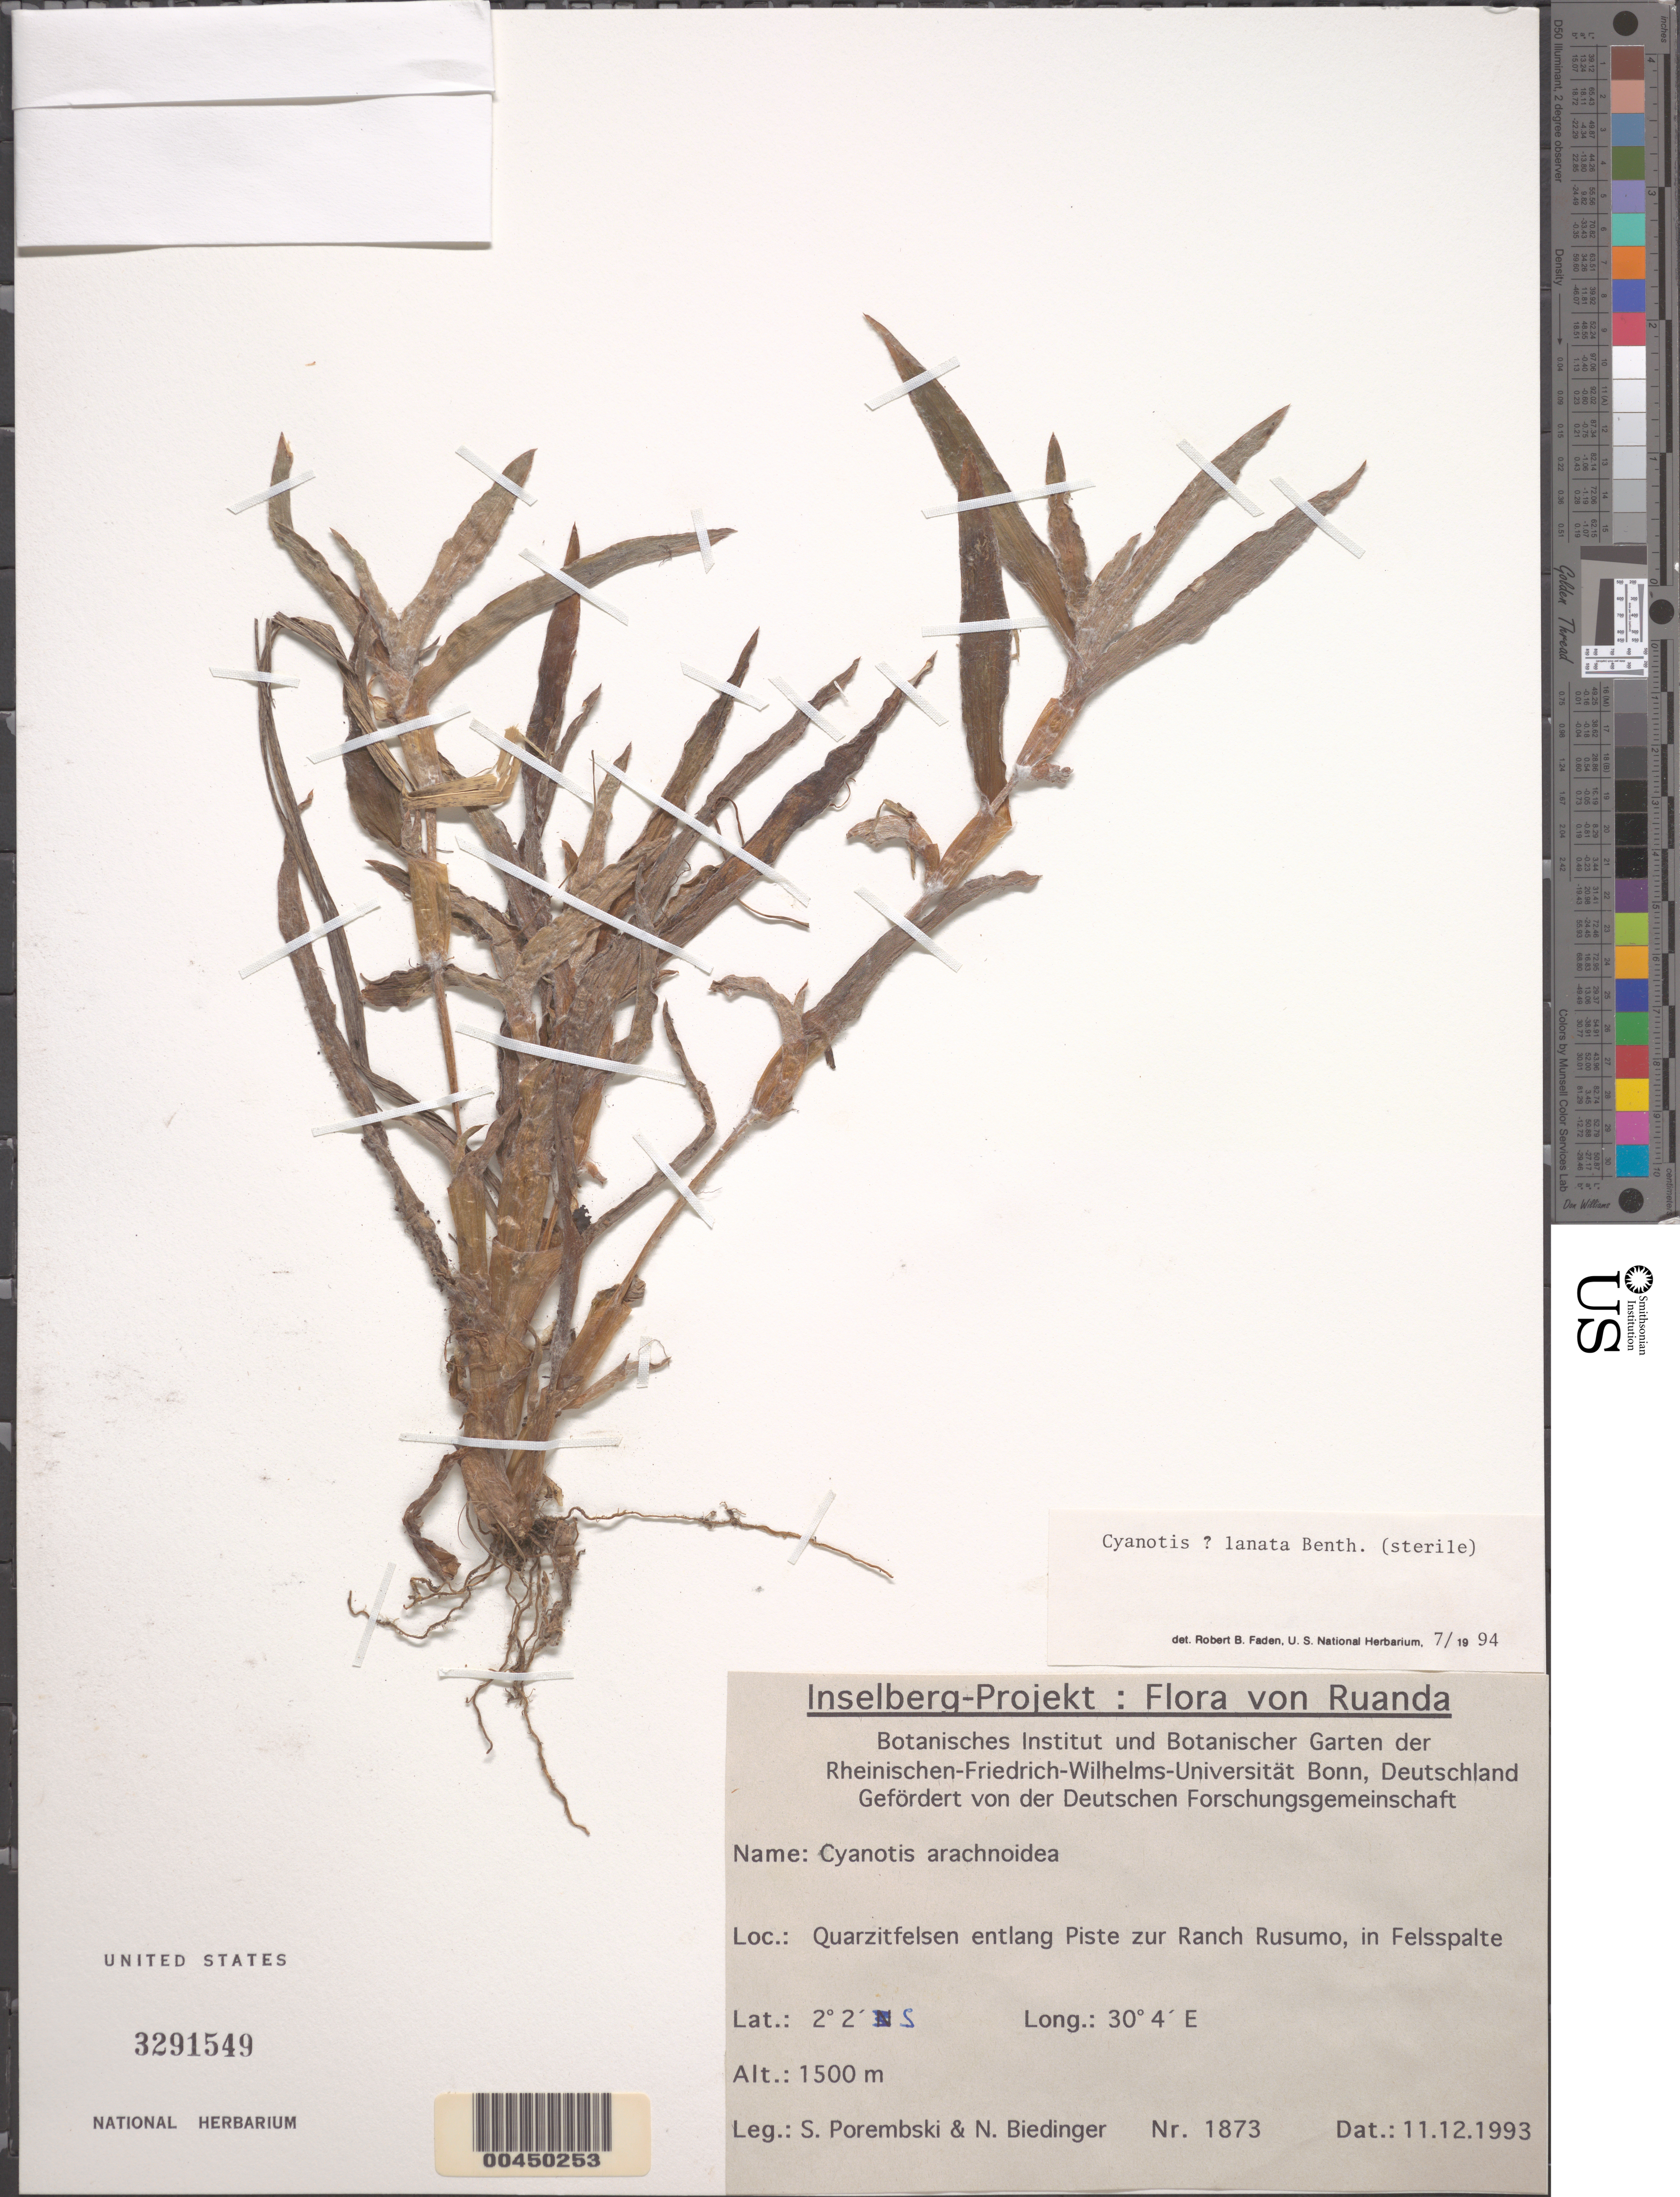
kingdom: Plantae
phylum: Tracheophyta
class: Liliopsida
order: Commelinales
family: Commelinaceae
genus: Cyanotis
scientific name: Cyanotis lanata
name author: Benth.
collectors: S. Porembski & N. Biedinger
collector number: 1873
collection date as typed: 11 Dec 1993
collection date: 1993-12-11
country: Rwanda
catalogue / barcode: US 3291549